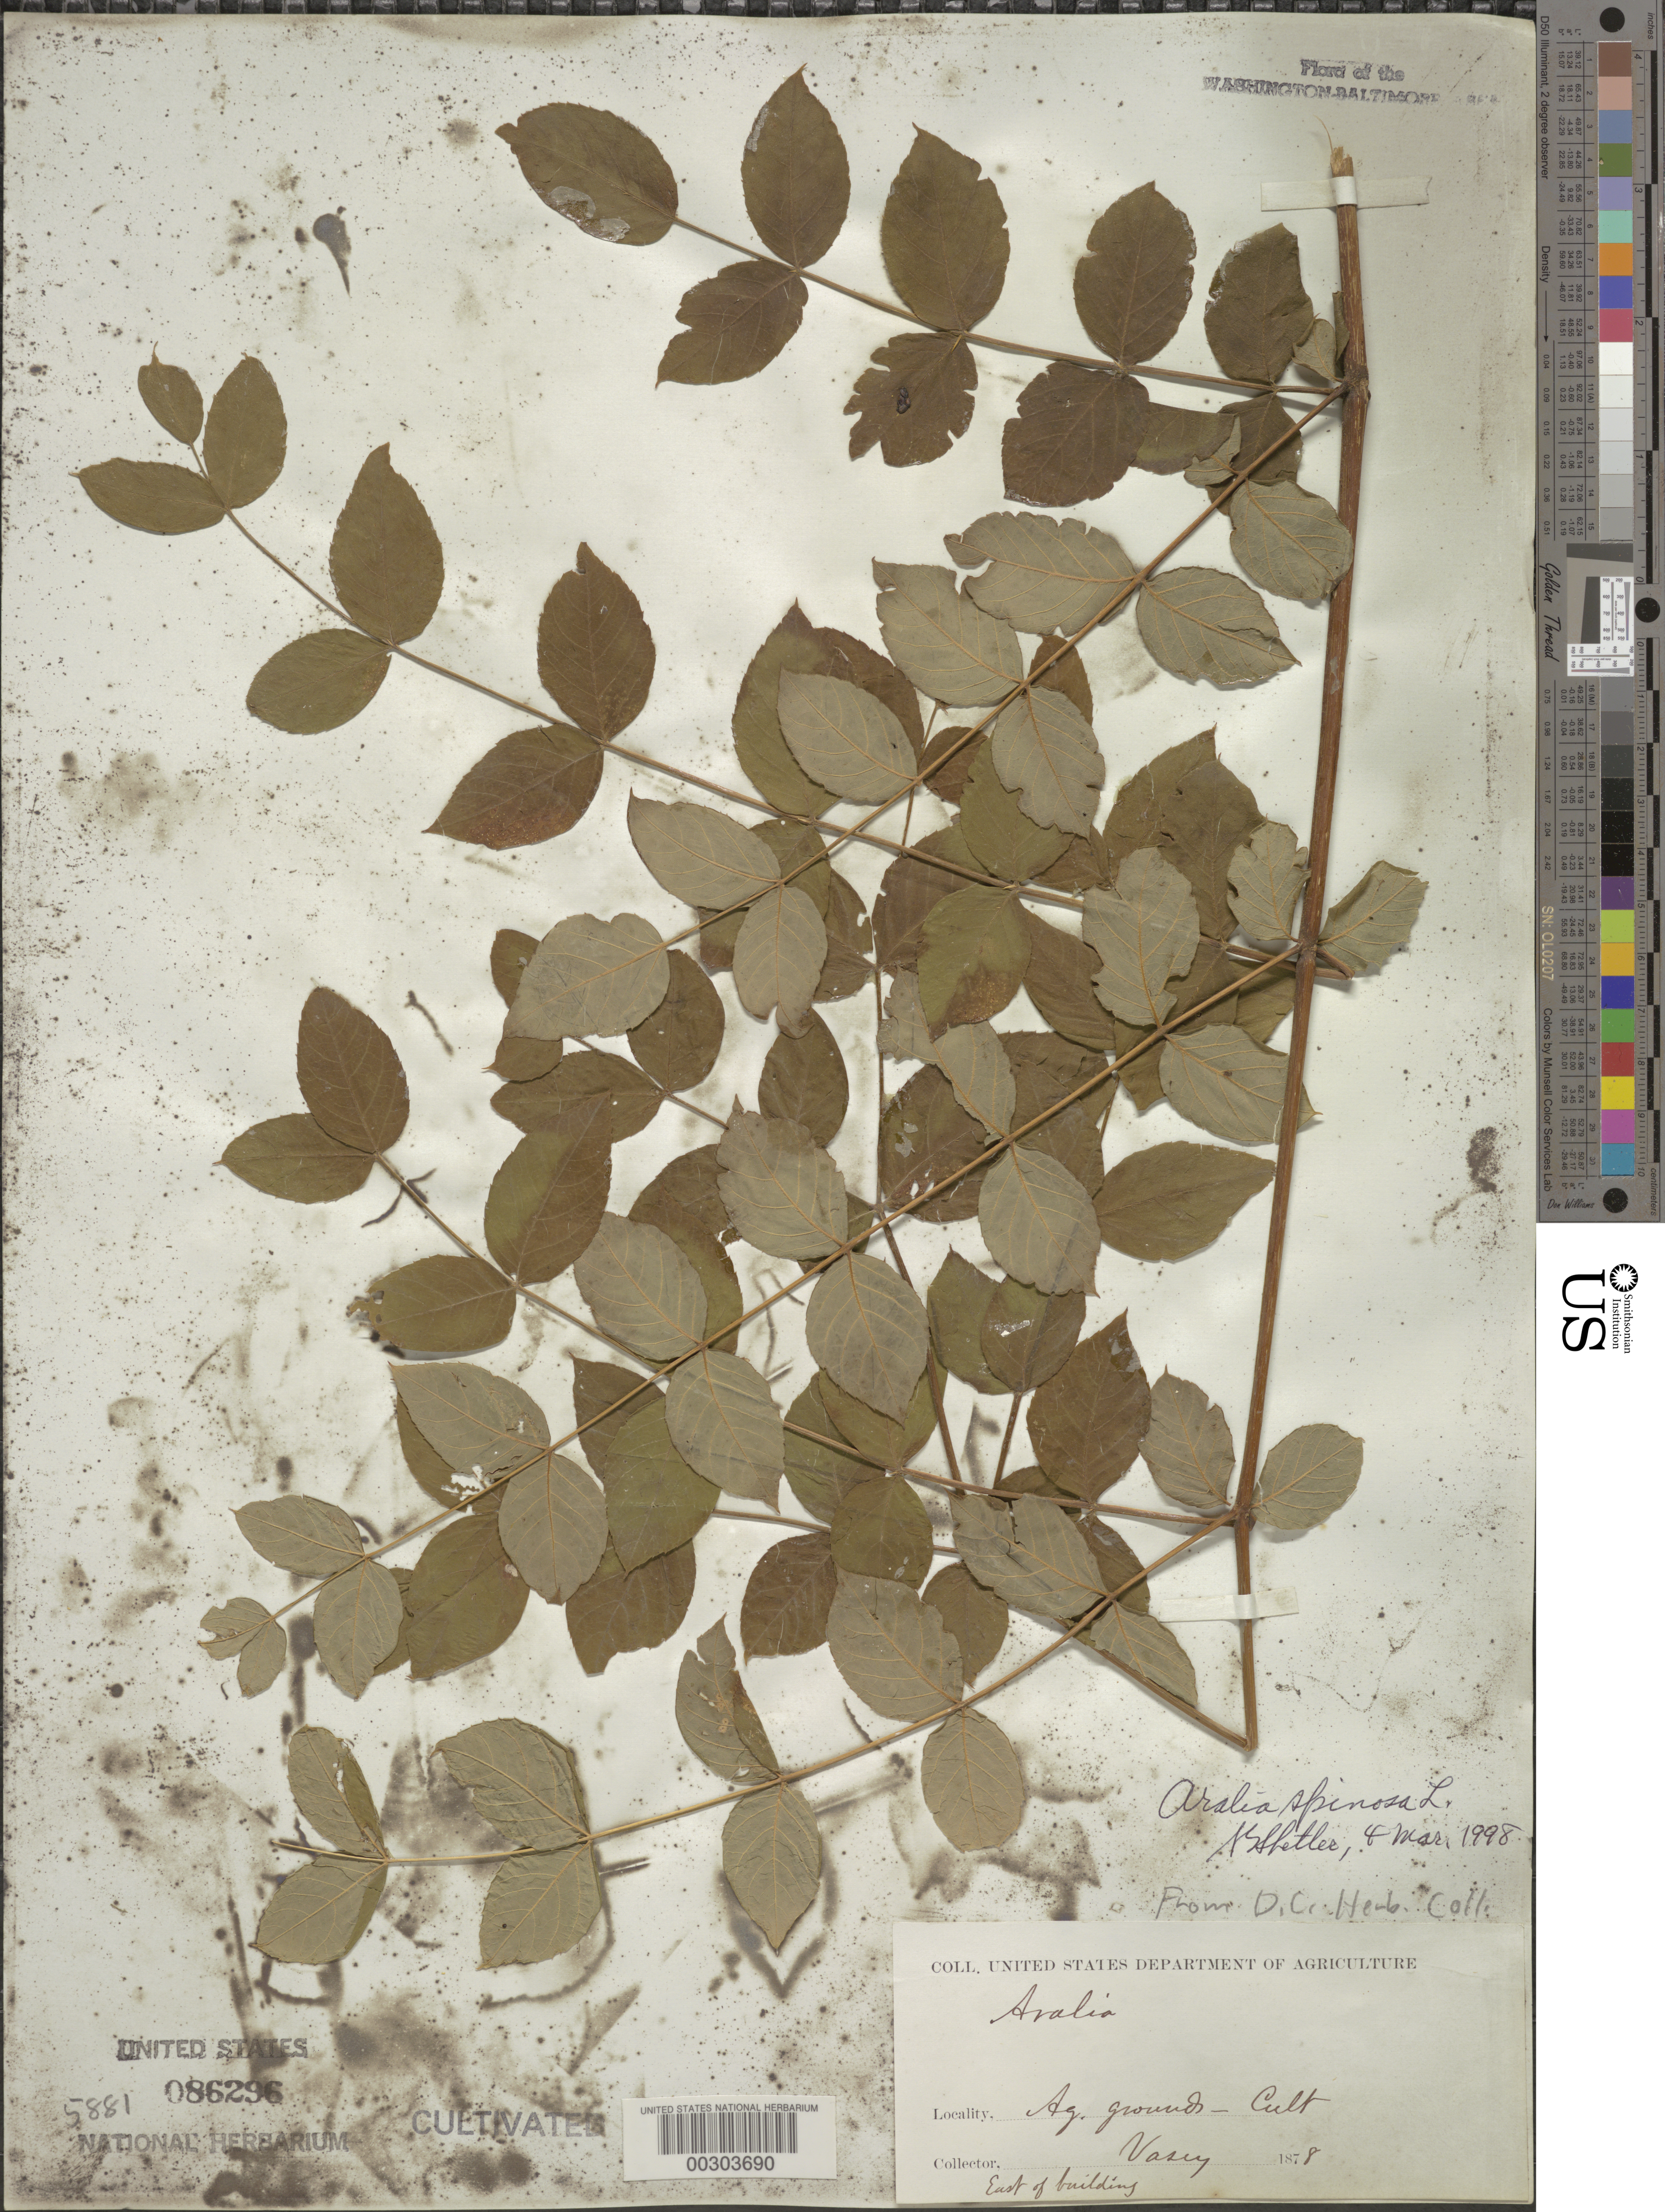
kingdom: Plantae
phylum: Tracheophyta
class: Magnoliopsida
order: Apiales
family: Araliaceae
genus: Aralia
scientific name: Aralia spinosa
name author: L.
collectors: G. R. Vasey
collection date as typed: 1878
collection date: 1878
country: United States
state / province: District of Columbia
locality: Department of Agriculture grounds, E of Building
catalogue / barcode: US 86296